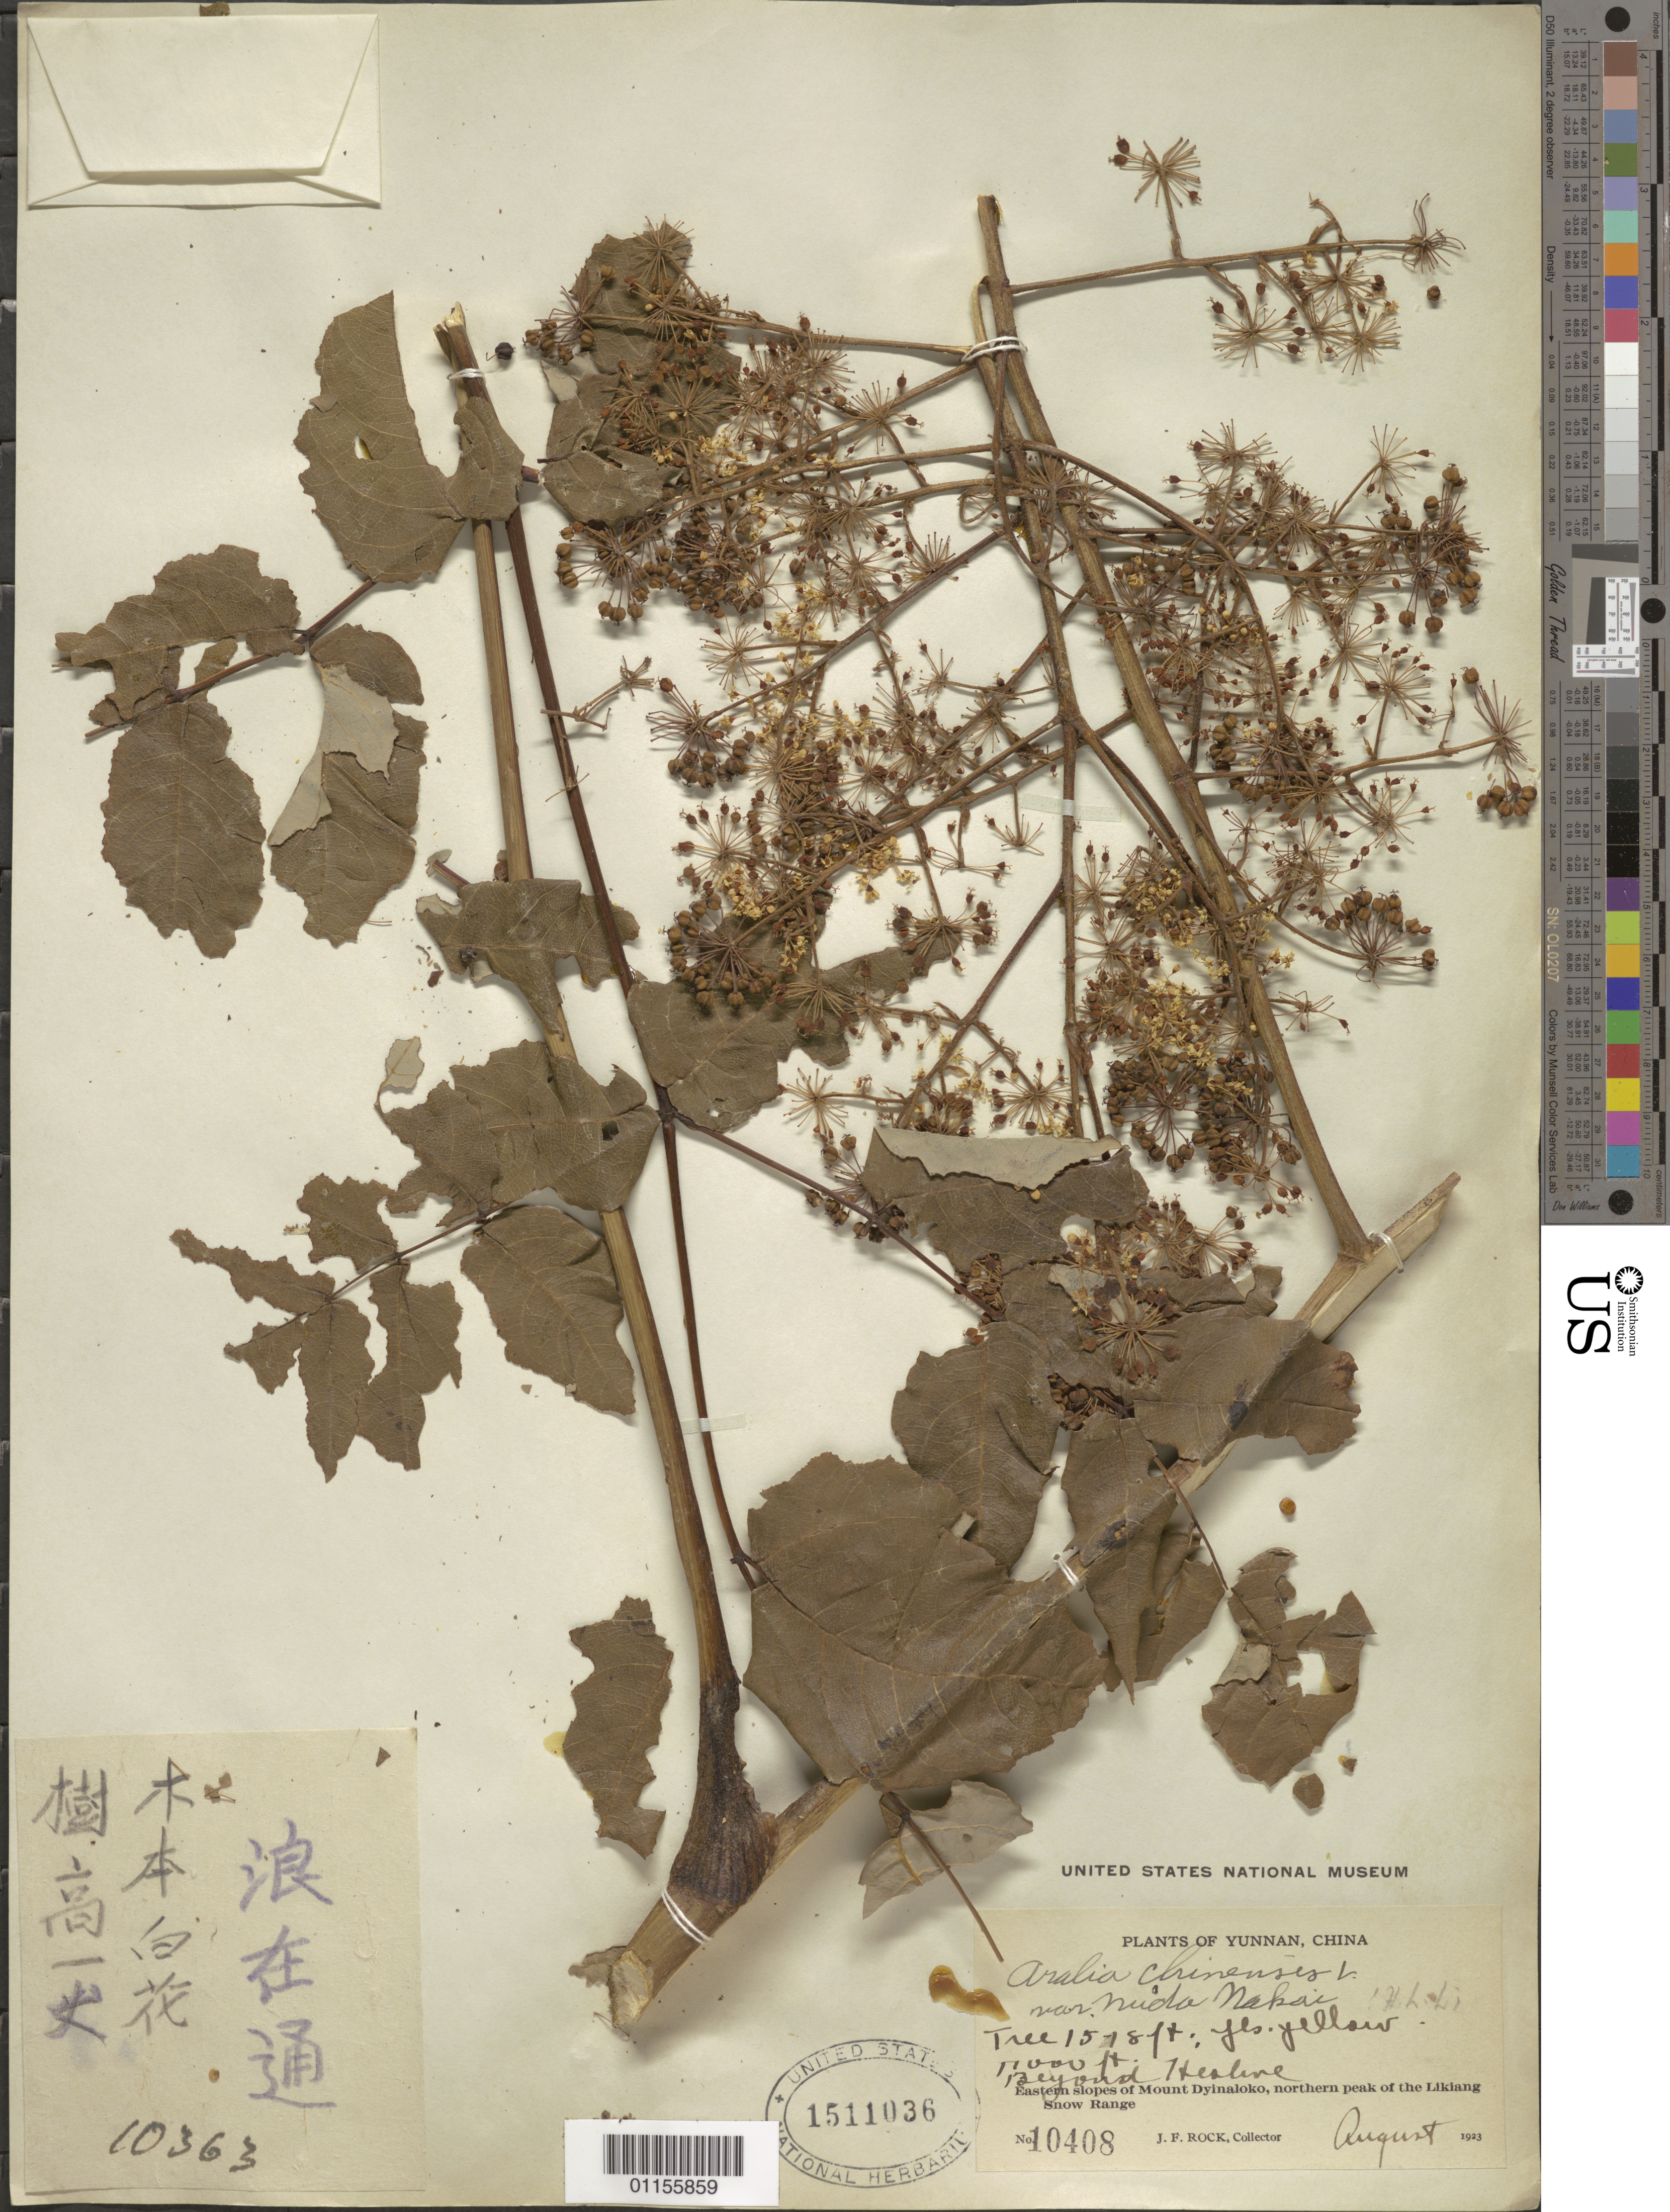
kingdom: Plantae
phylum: Tracheophyta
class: Magnoliopsida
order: Apiales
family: Araliaceae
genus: Aralia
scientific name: Aralia chinensis var. nuda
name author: Nakai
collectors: J. F. Rock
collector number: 10408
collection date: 1923-08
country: China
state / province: Yunnan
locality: E slopes of Mt Dyinaloko, N peak of the Likinang Snow Range.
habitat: Tree.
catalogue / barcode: US 1511036